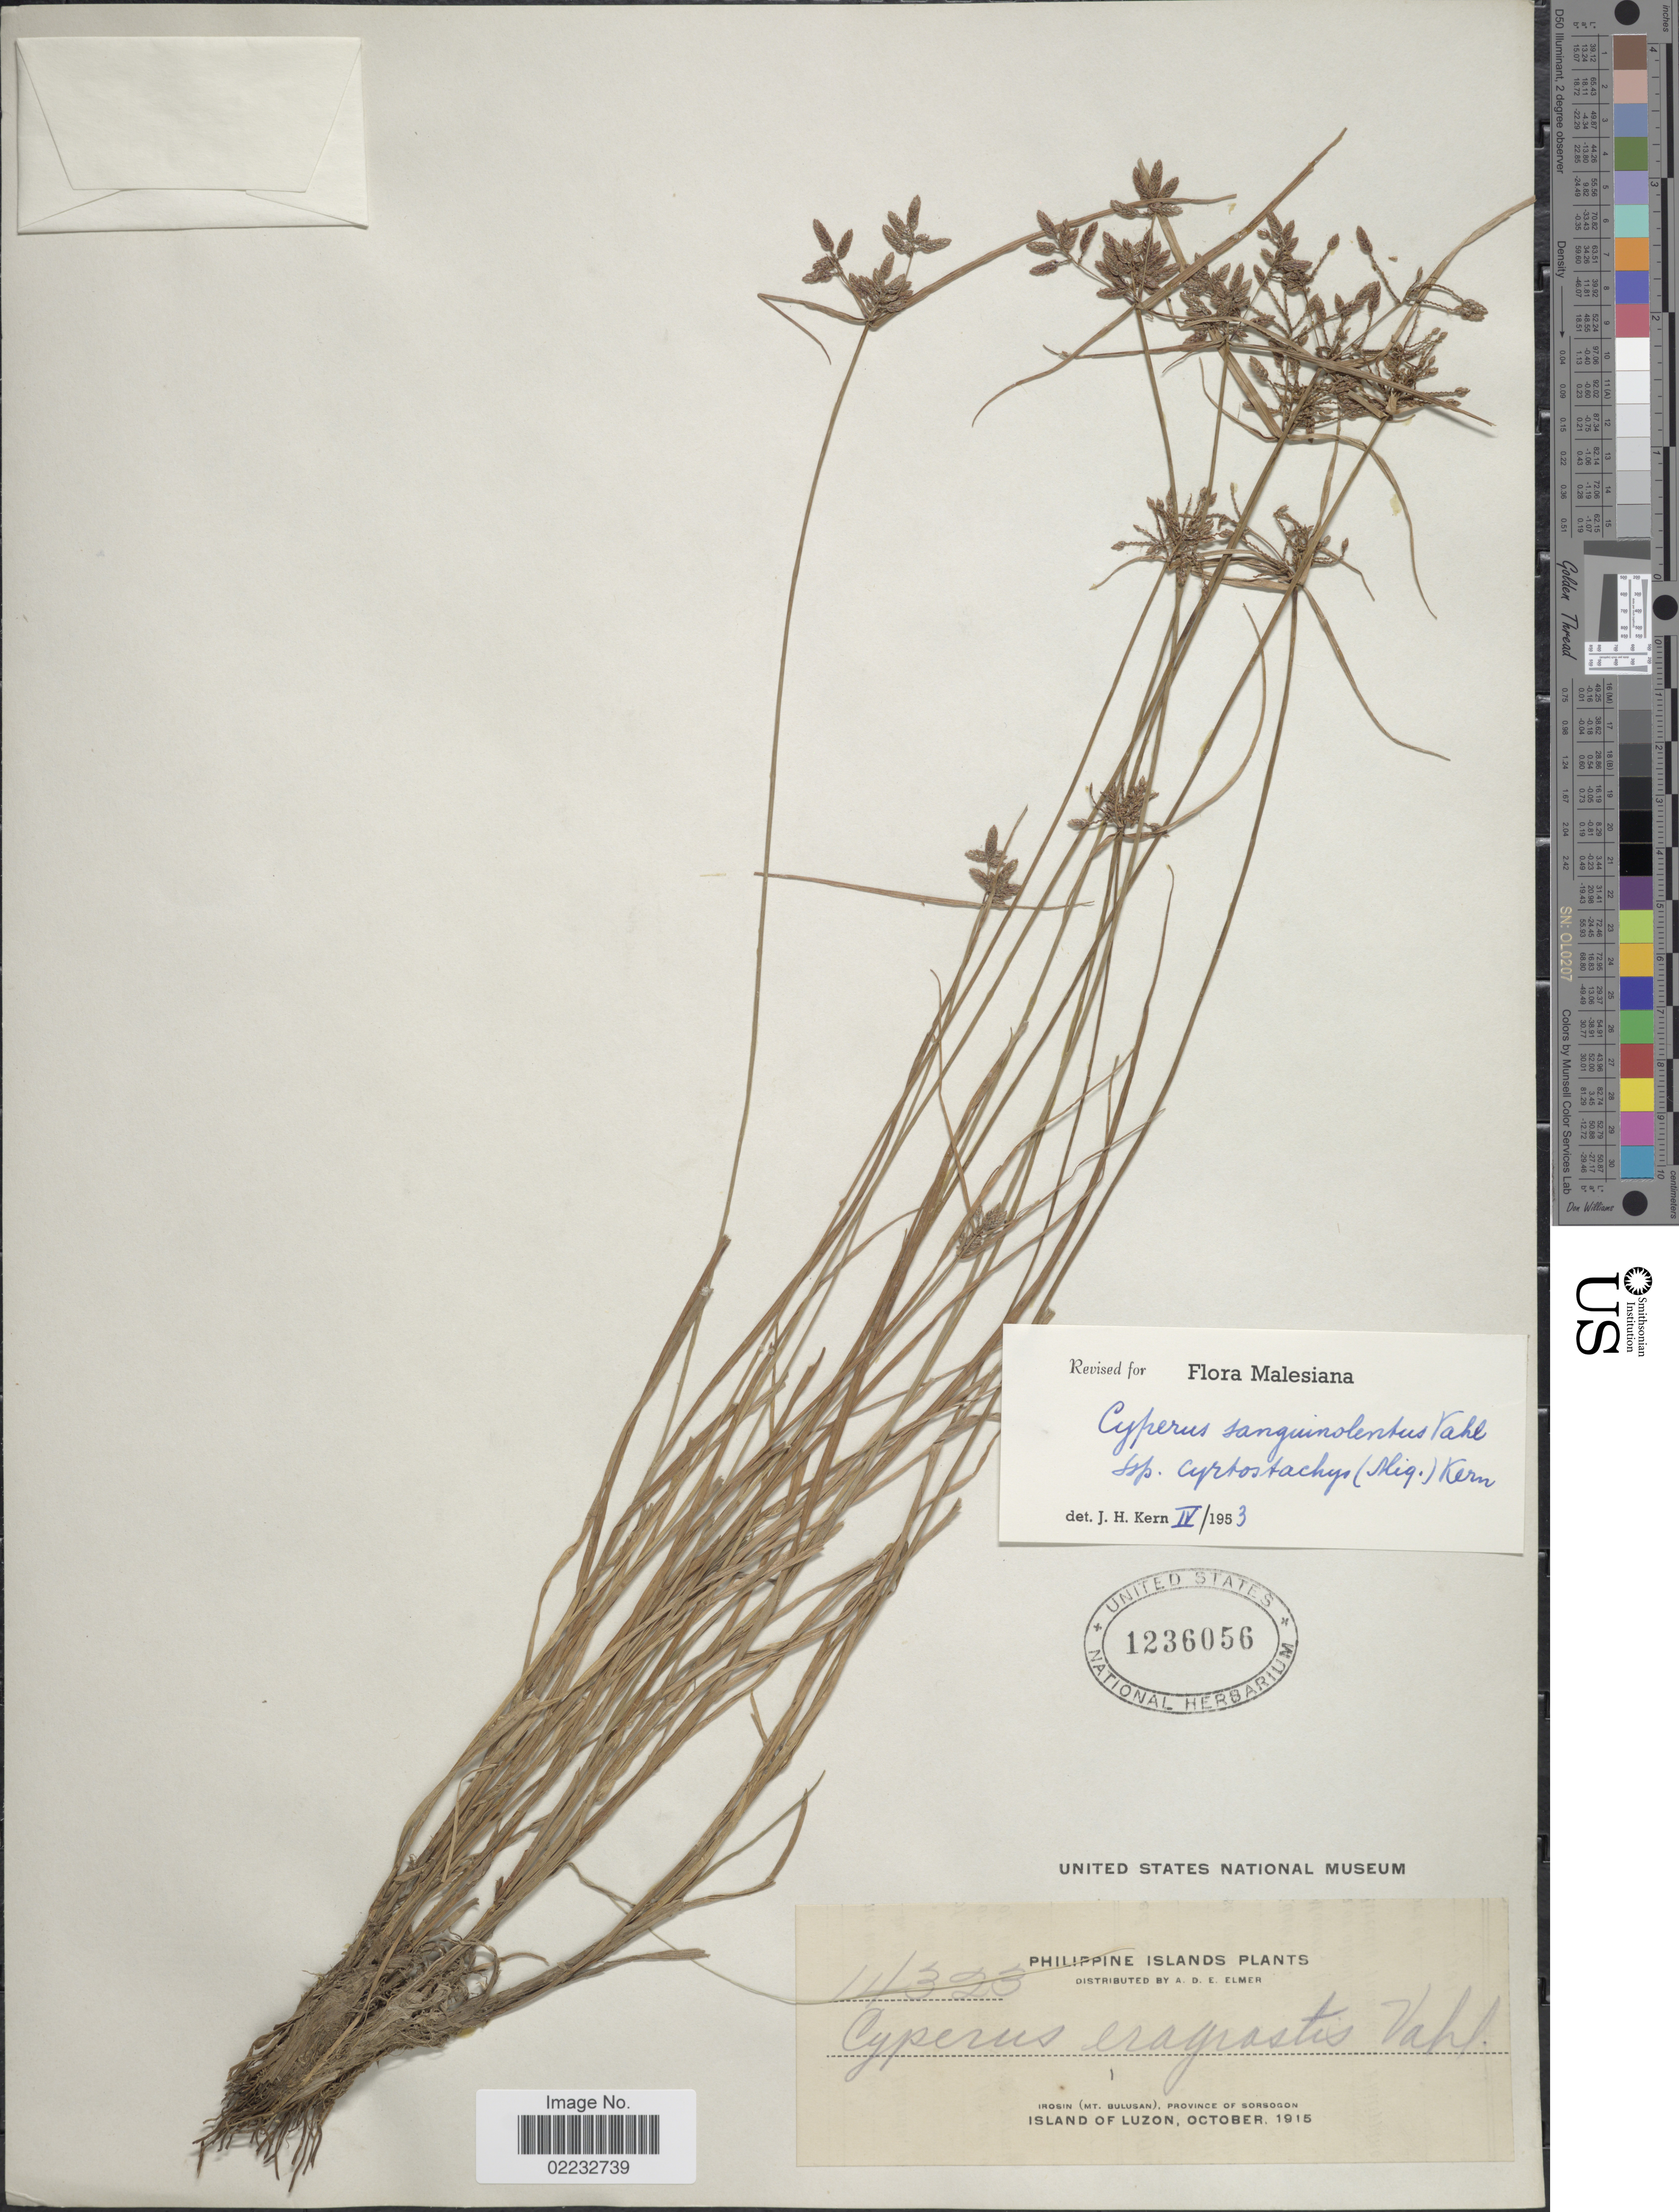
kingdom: Plantae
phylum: Tracheophyta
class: Liliopsida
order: Poales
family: Cyperaceae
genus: Cyperus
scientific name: Cyperus sanguinolentus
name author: Vahl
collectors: A. D. E. Elmer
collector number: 11323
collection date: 1915-10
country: Philippines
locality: Irosin (Mt. Bulusan), Province of Sorsogon. Island of Luzon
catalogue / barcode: US 1236056